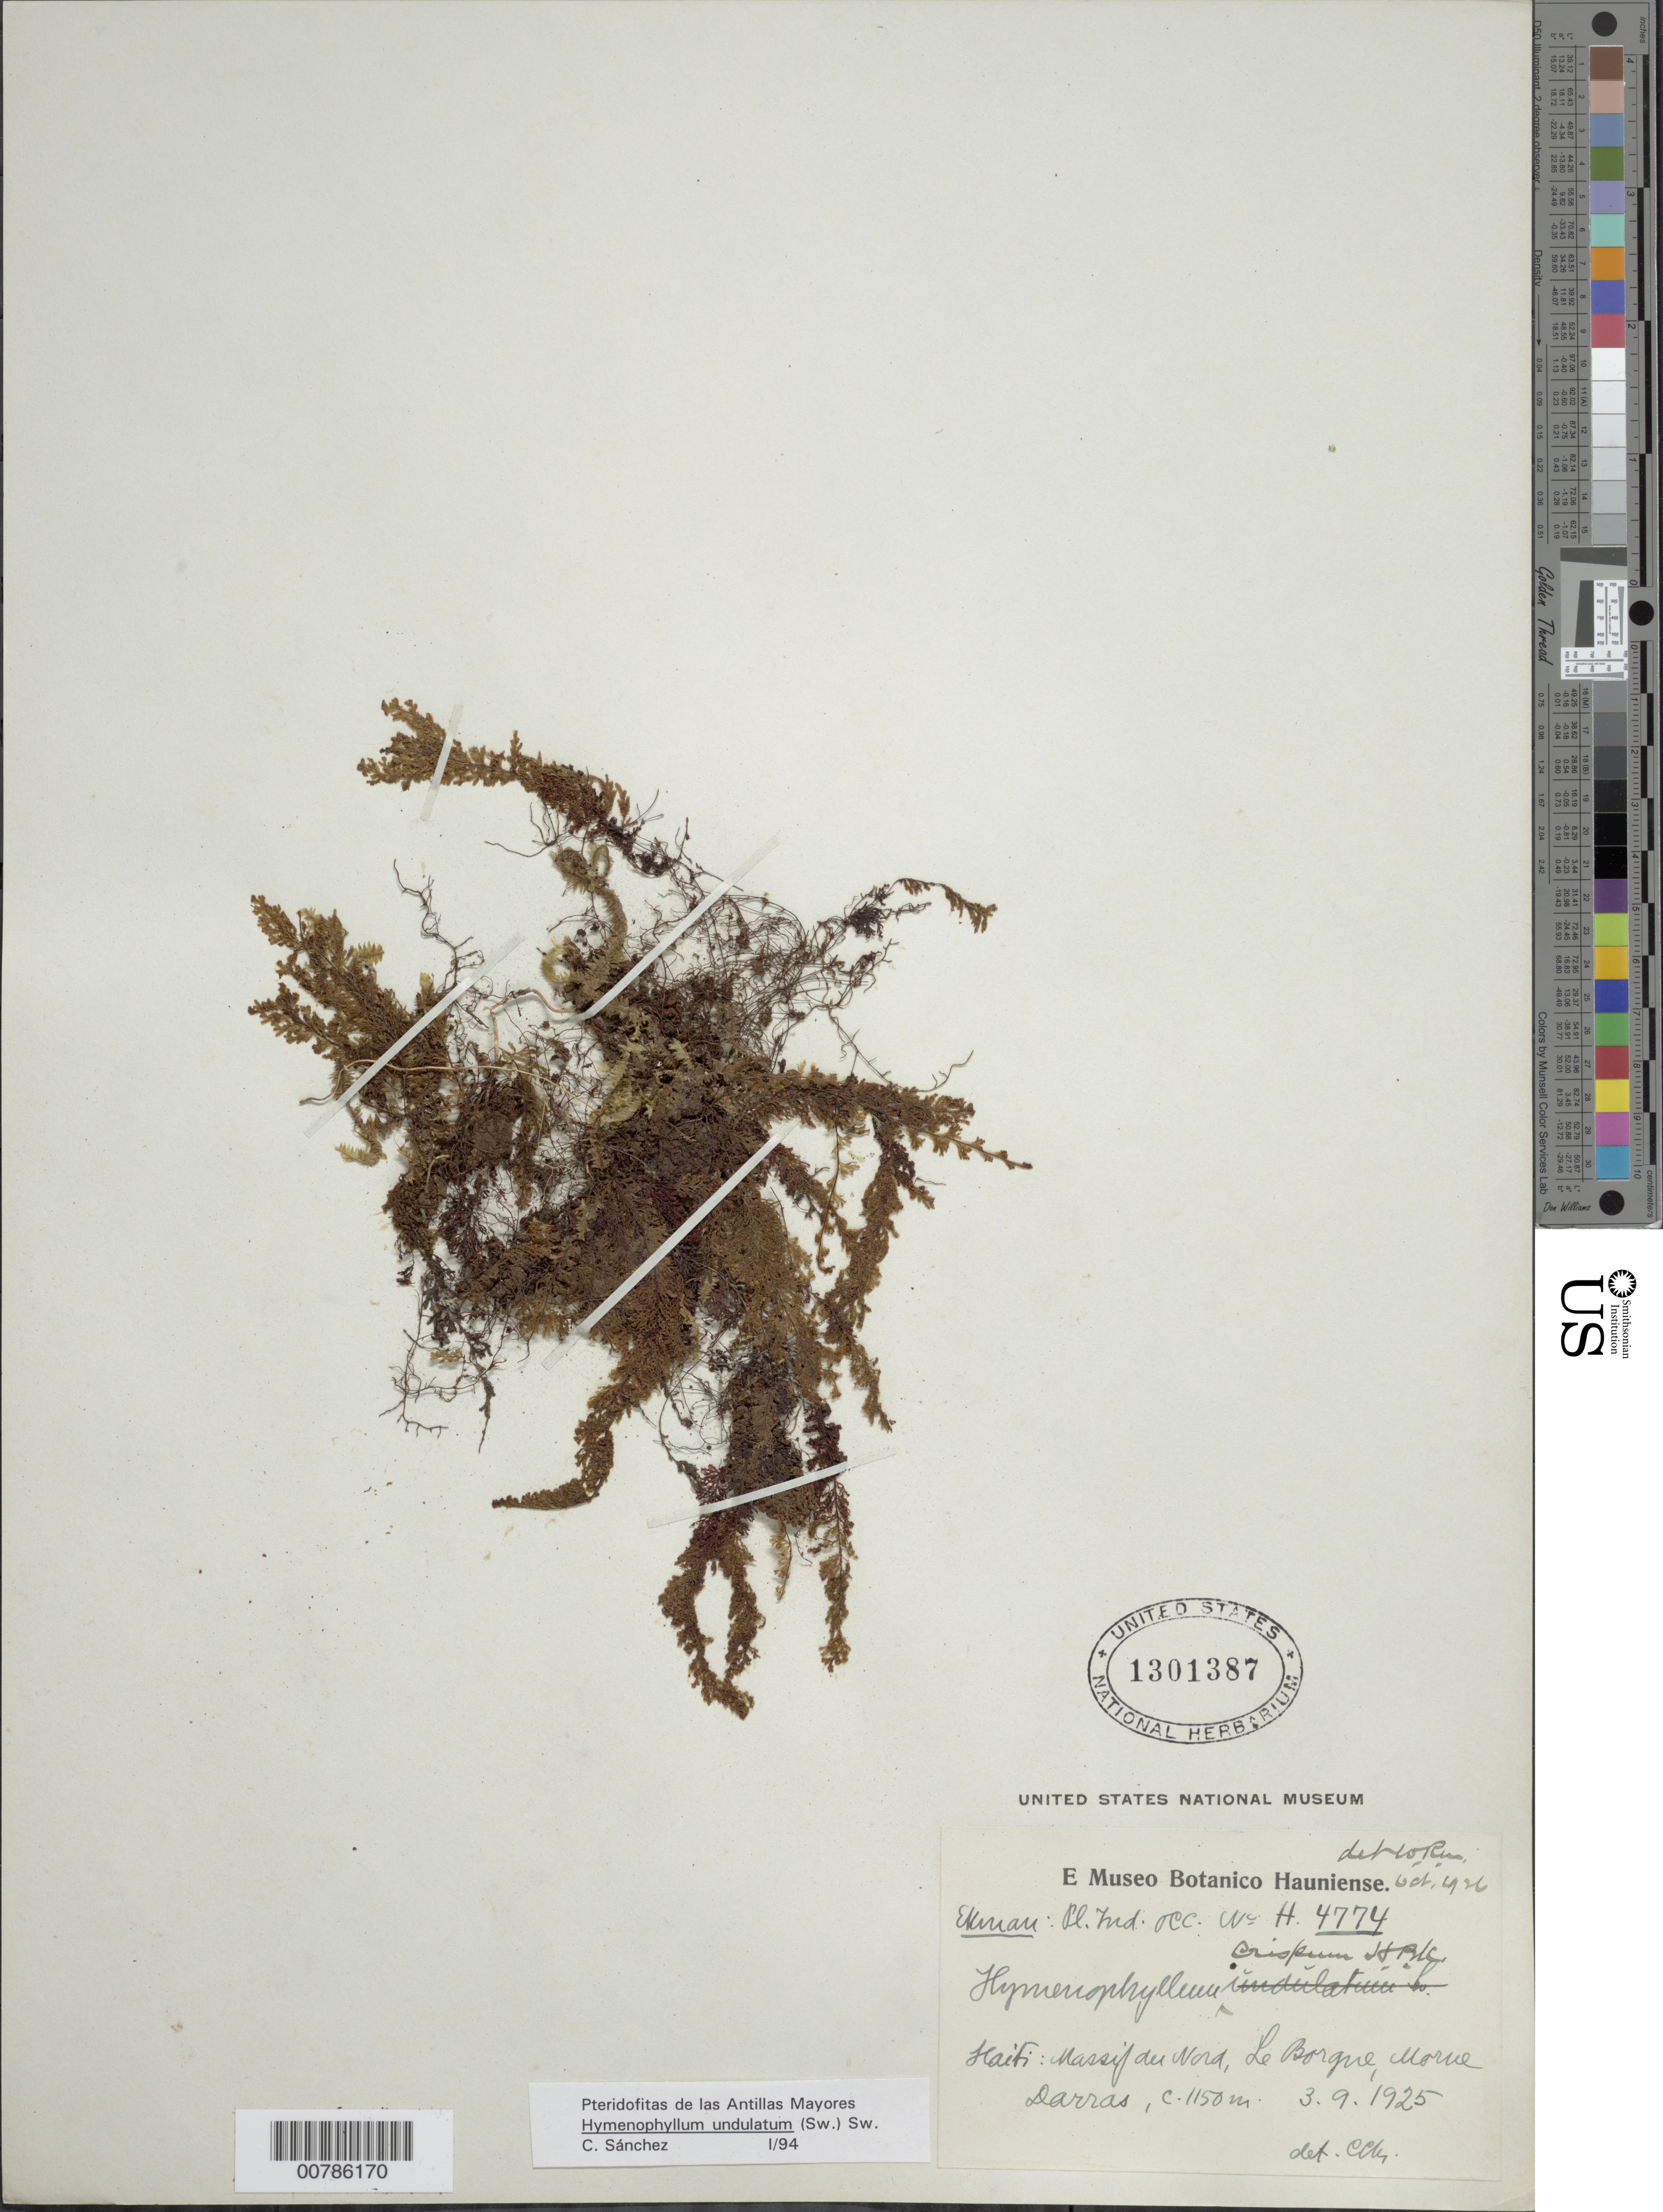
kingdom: Plantae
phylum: Tracheophyta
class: Polypodiopsida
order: Hymenophyllales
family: Hymenophyllaceae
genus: Hymenophyllum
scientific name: Hymenophyllum undulatum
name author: (Sw.) Sw.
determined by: Sánchez, C. A.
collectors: E. L. Ekman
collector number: H 4774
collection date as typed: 03 Sep 1925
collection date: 1925-09-03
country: Haiti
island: Hispaniola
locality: Massif du Nord, Le Borgue, Morne Darras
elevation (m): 1150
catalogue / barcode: US 1301387